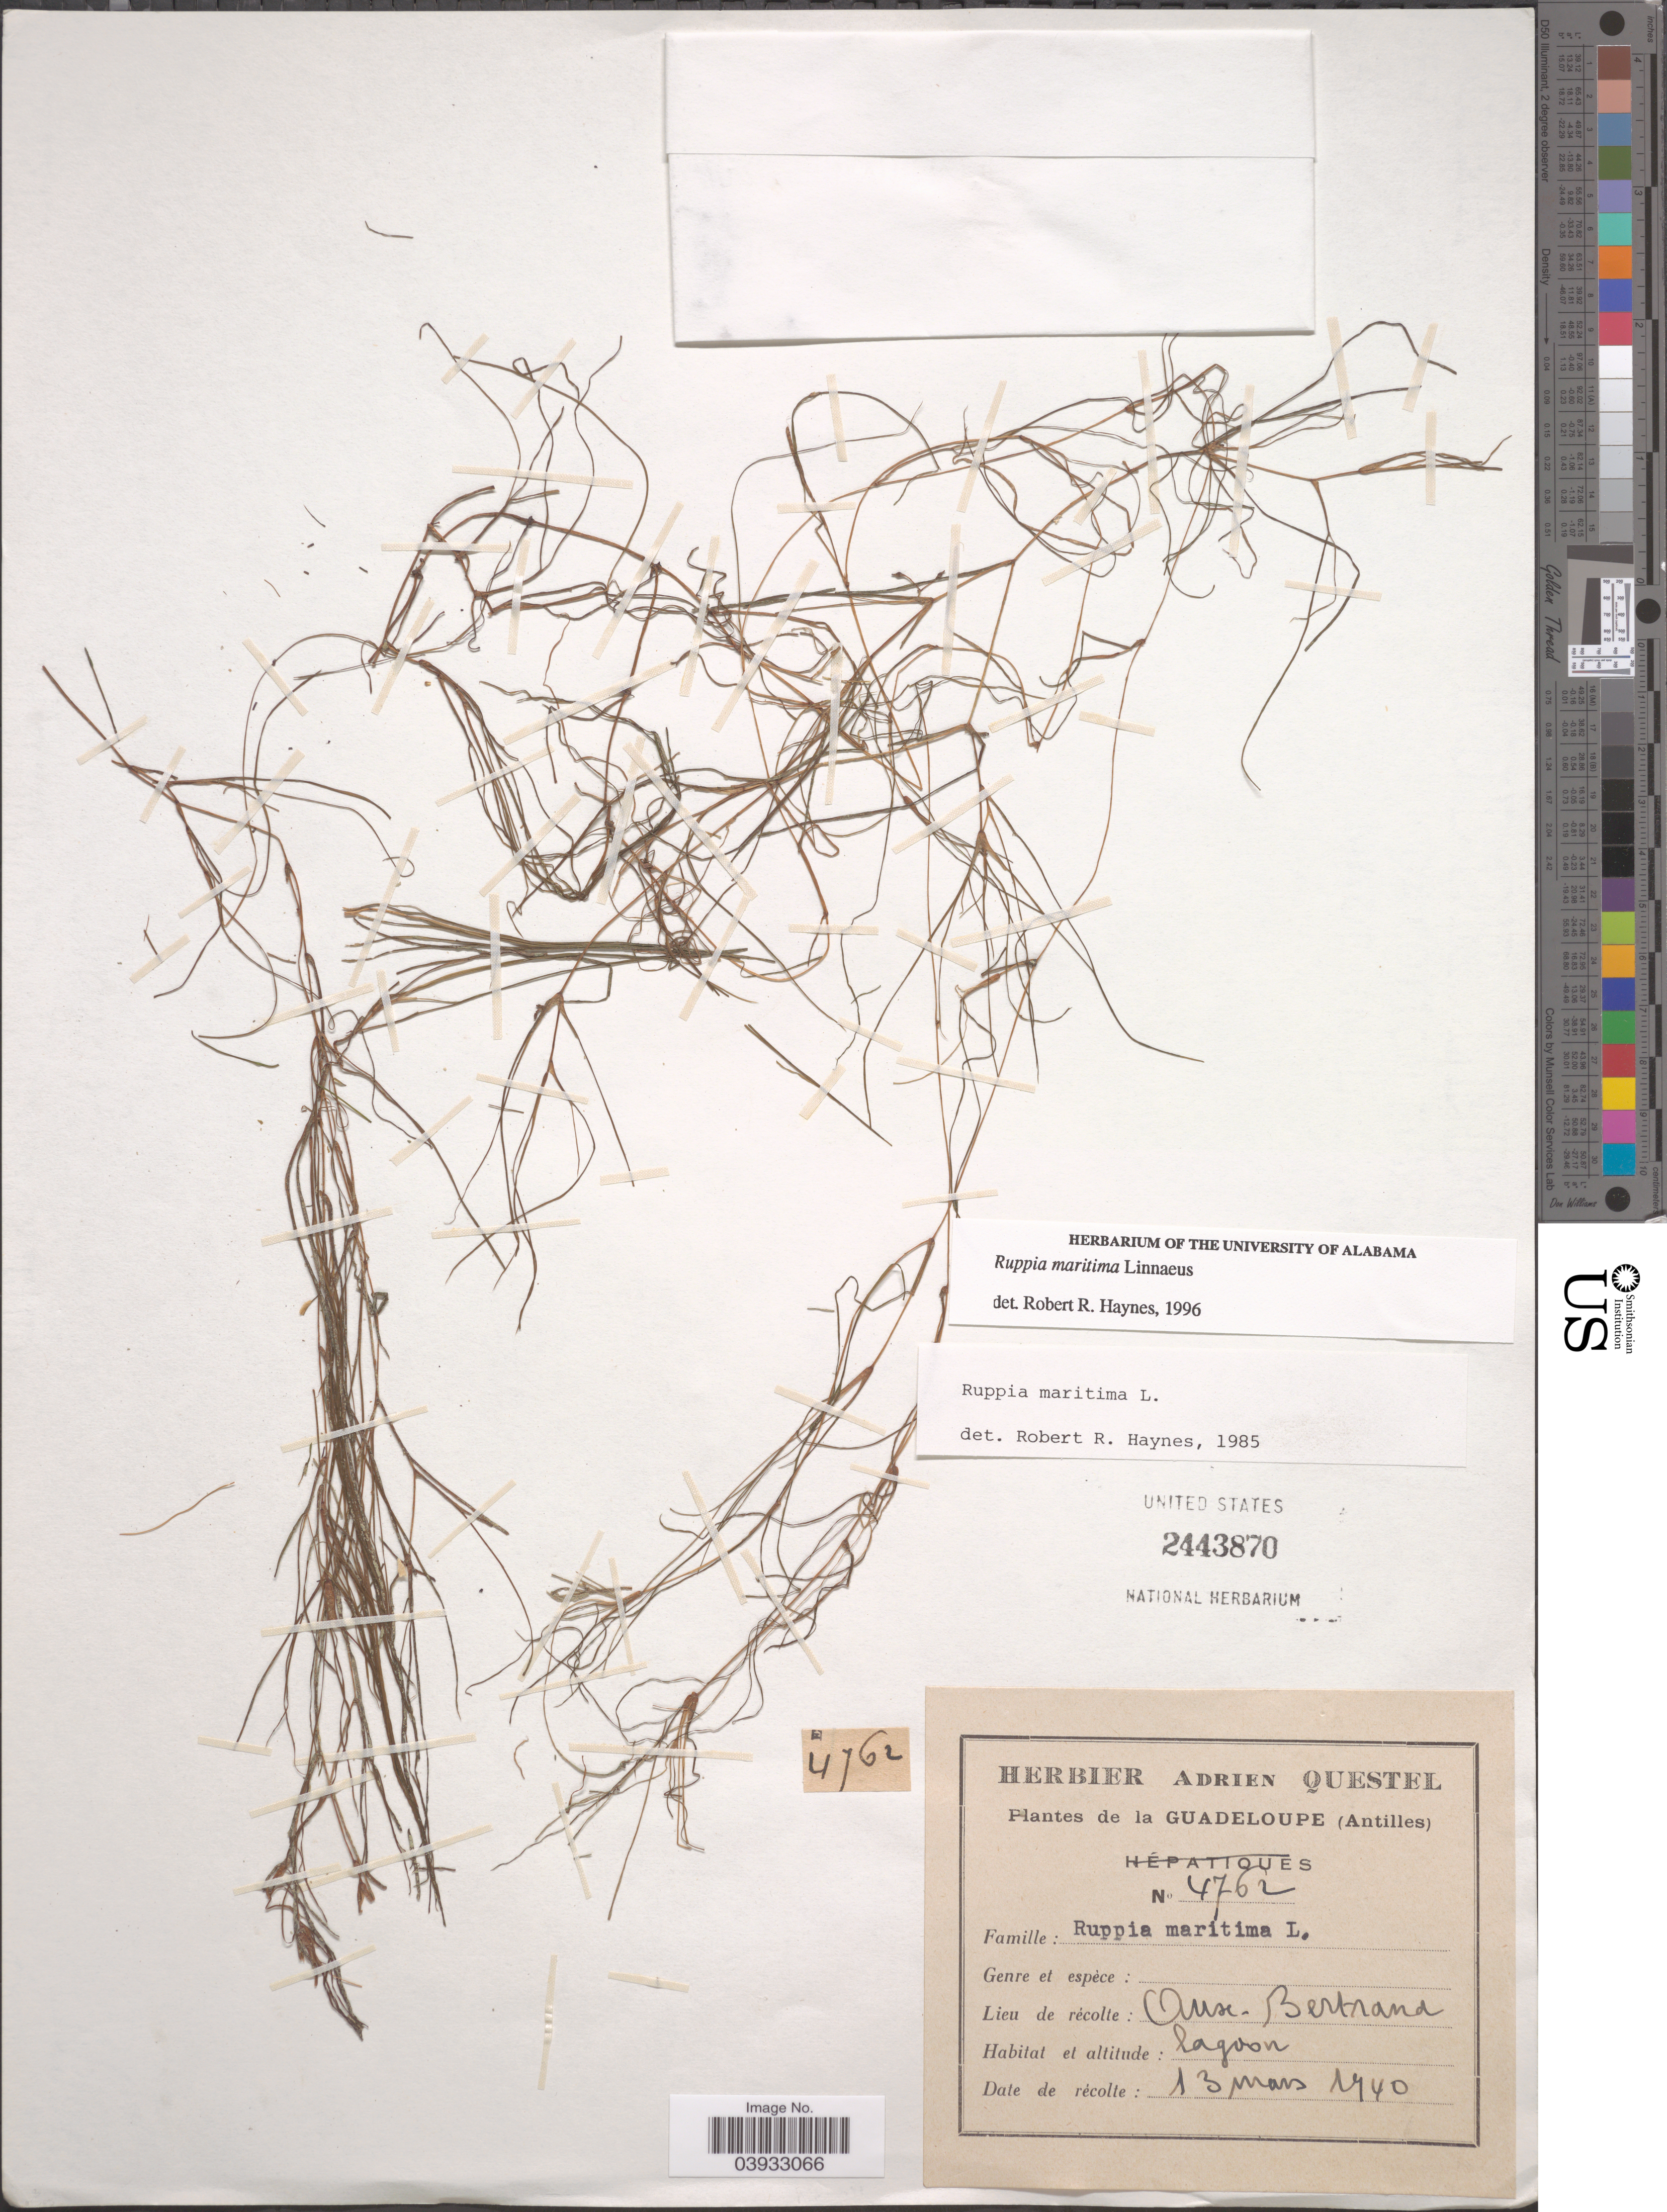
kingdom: Plantae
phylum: Tracheophyta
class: Liliopsida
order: Alismatales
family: Ruppiaceae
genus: Ruppia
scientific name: Ruppia maritima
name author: L.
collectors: A. Questel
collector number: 4762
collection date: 1940-03-13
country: Guadeloupe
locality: (Antilles). Anse-Bertrand.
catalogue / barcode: US 2443870